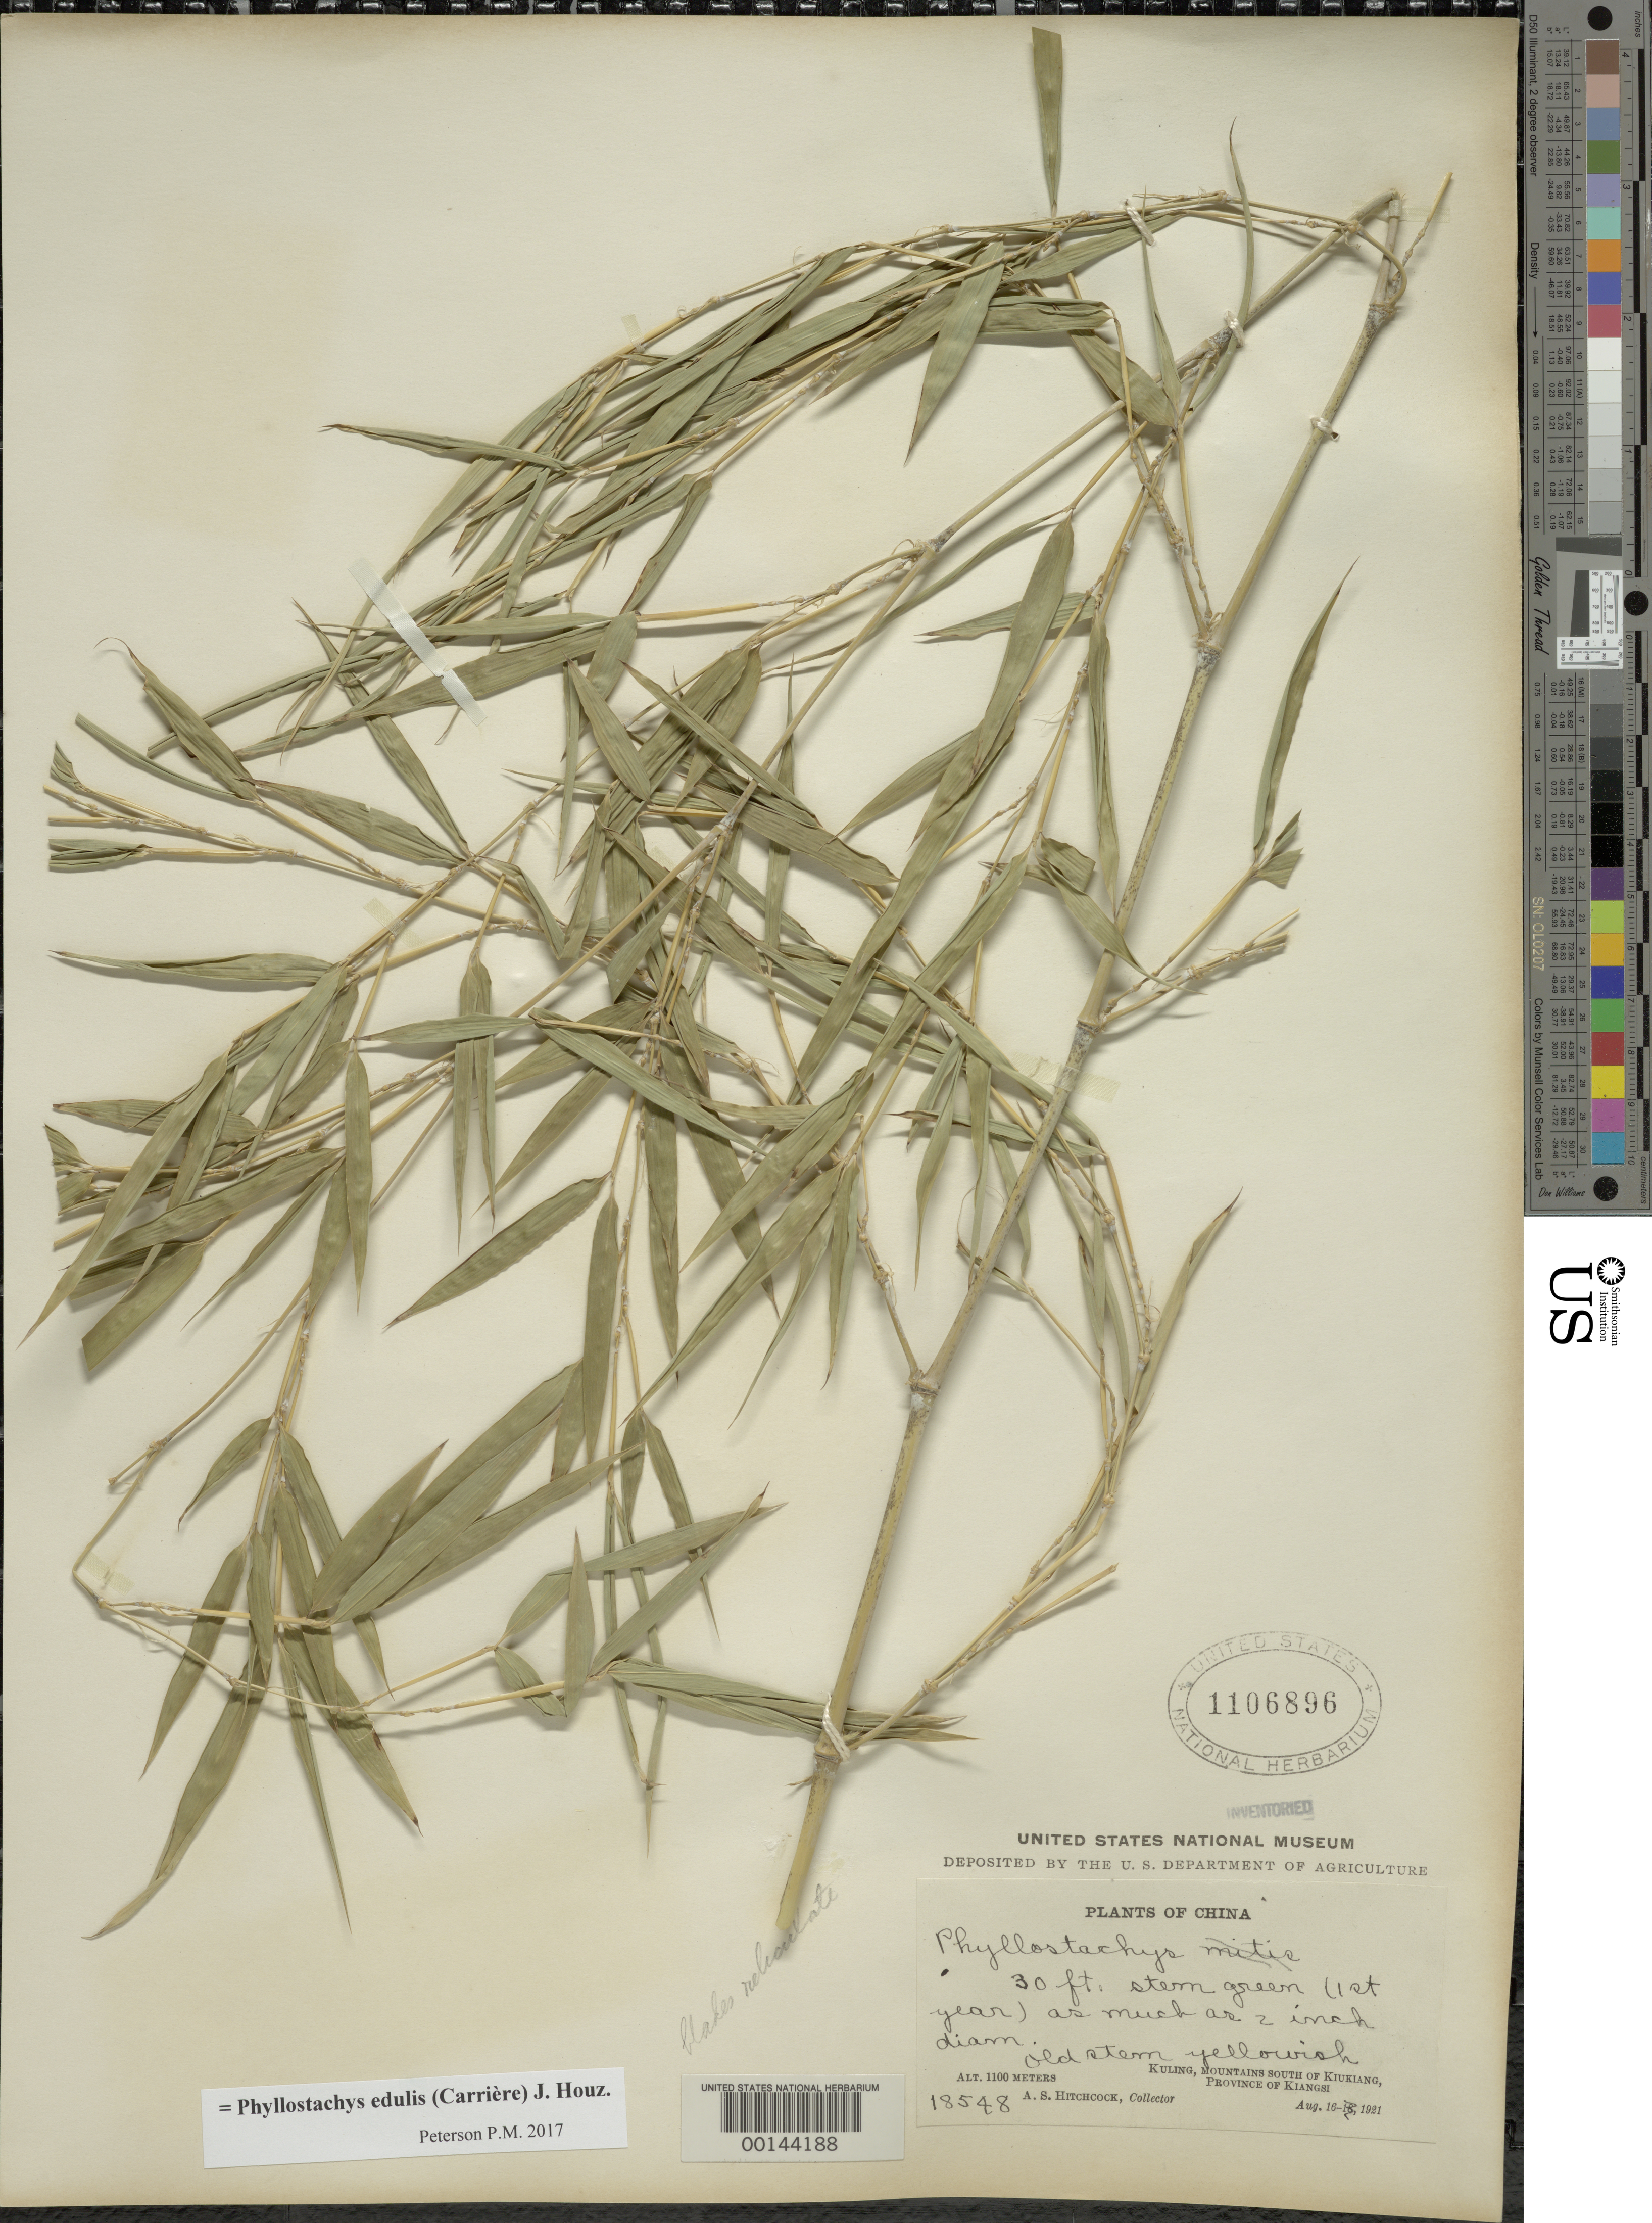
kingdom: Plantae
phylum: Tracheophyta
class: Liliopsida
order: Poales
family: Poaceae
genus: Phyllostachys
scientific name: Phyllostachys edulis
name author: (Carrière) J. Houz.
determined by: Poaceae Reorganization Project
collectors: A. S. Hitchcock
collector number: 18548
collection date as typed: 16 Aug 1921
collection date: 1921-08-16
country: China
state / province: Jiangxi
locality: Kuling, kiukiang (mts)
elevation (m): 1100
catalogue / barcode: US 1106896